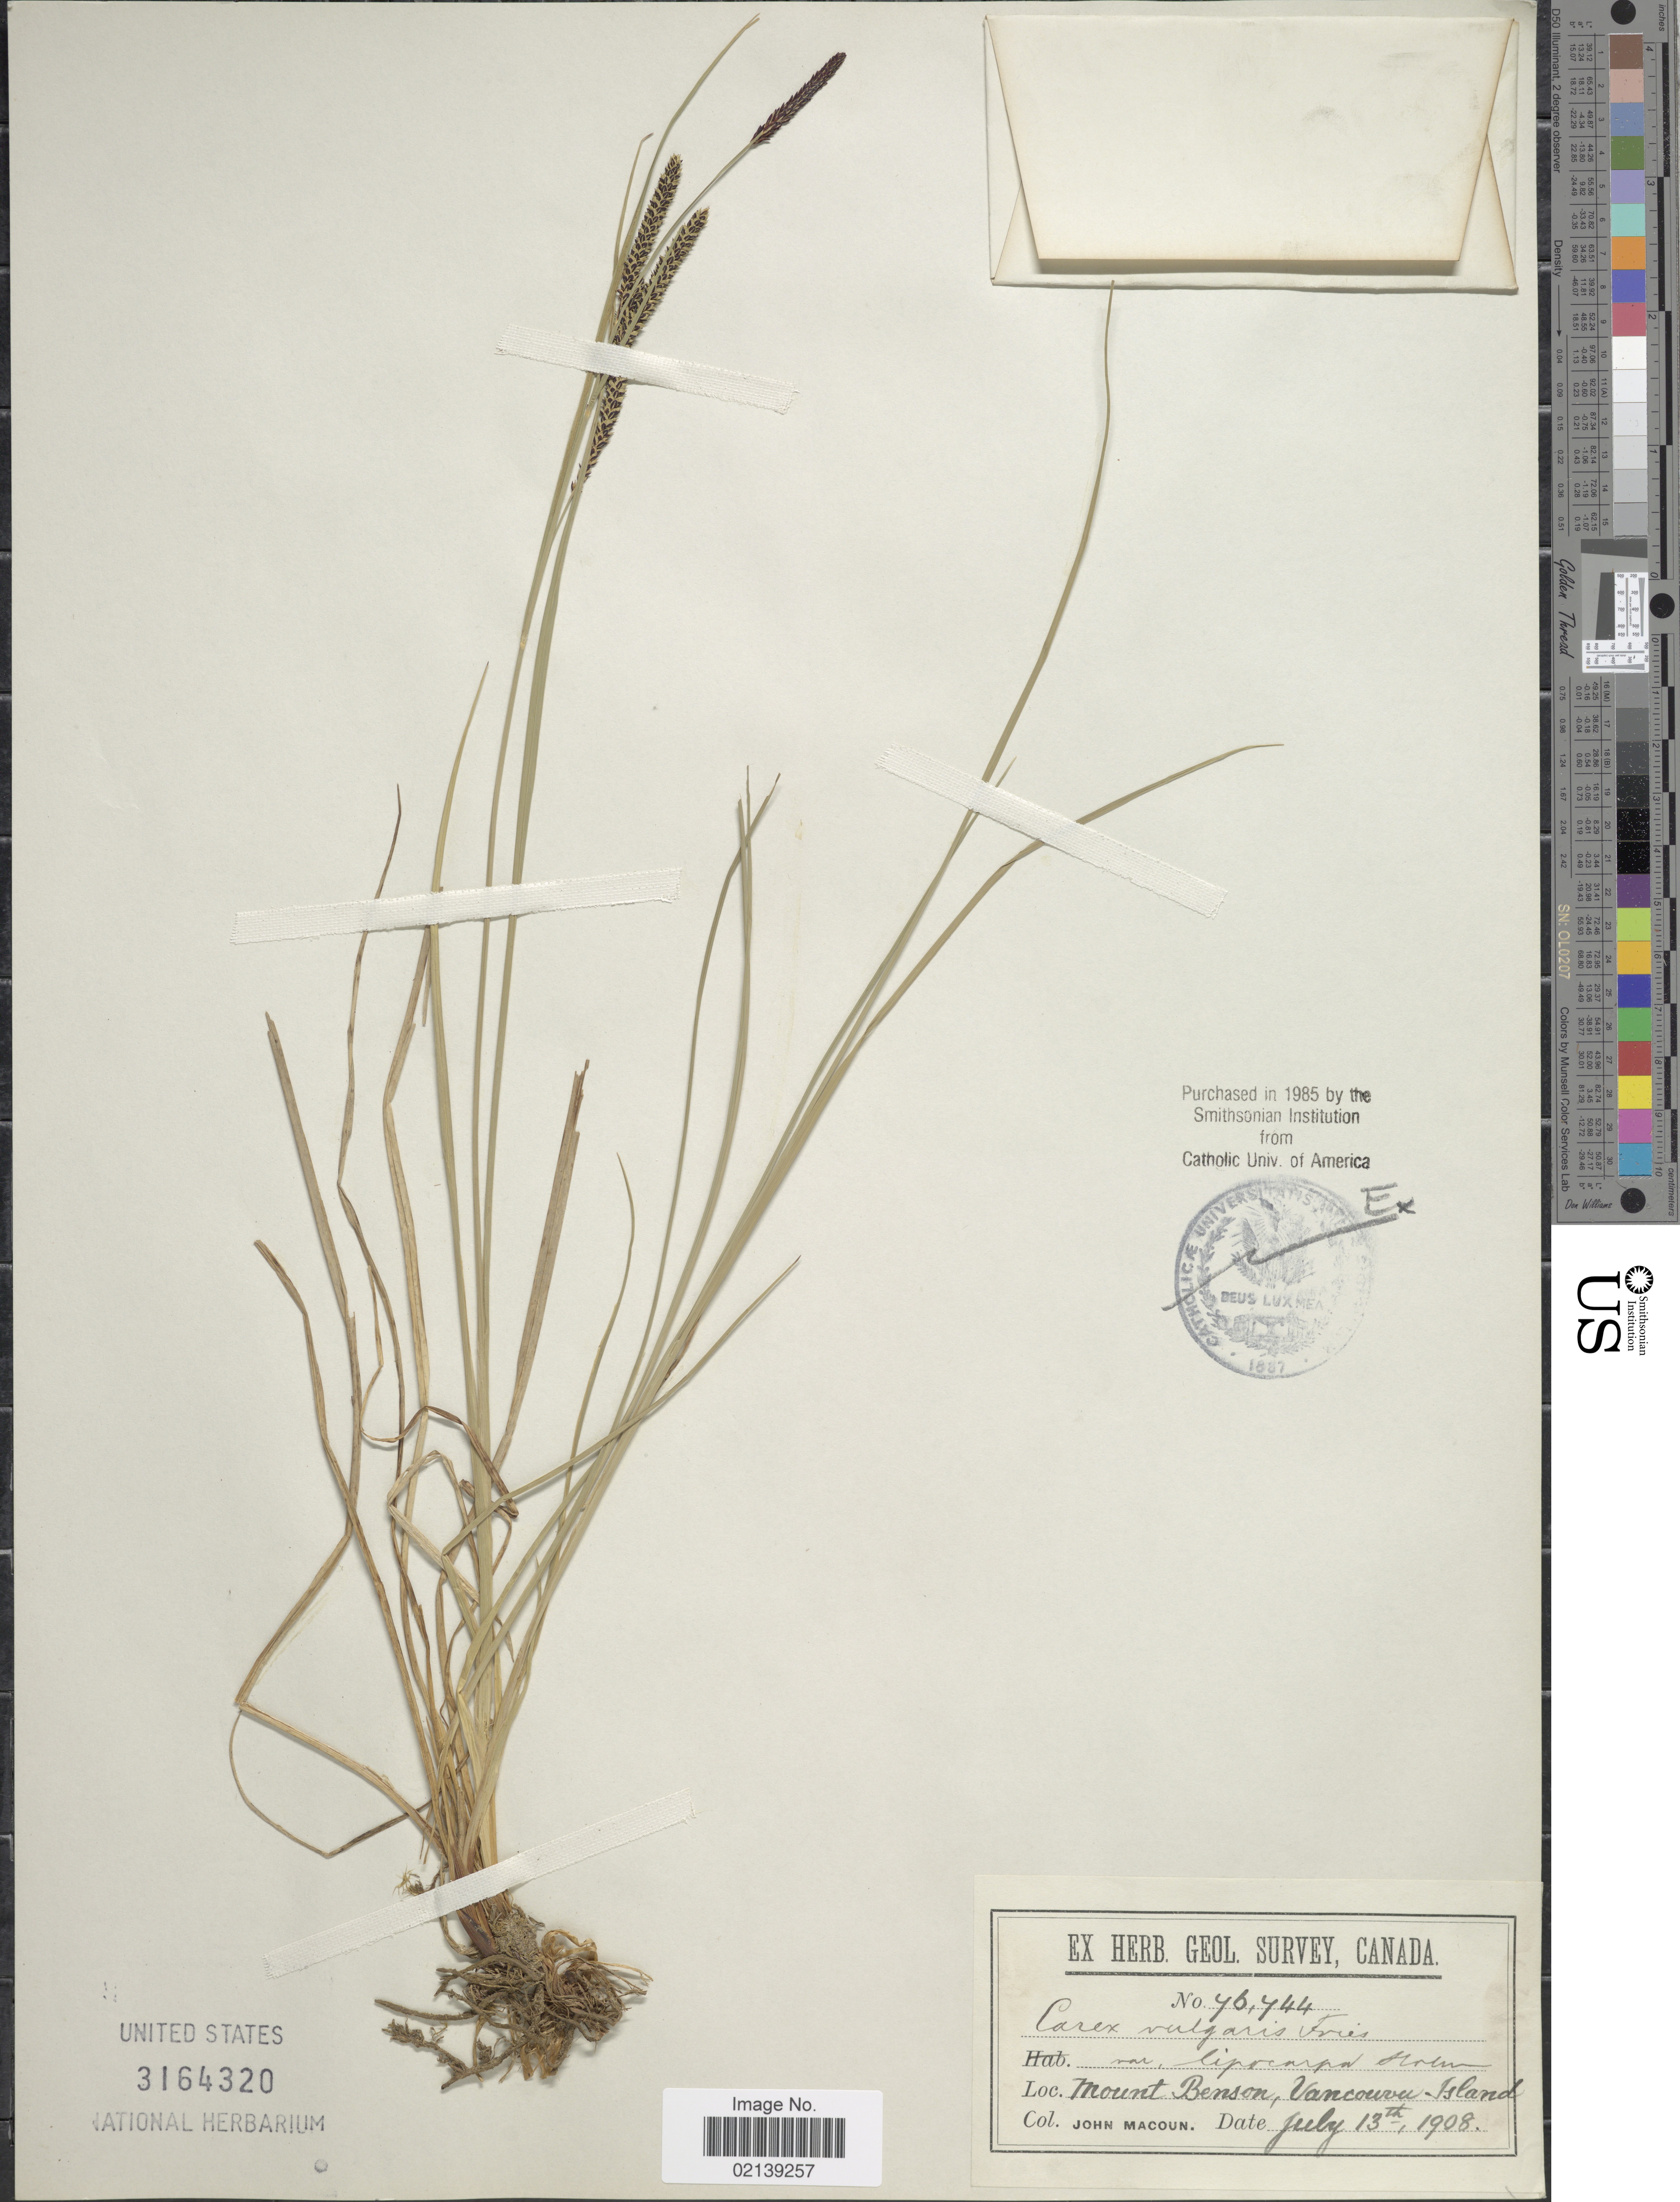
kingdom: Plantae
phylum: Tracheophyta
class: Liliopsida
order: Poales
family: Cyperaceae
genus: Carex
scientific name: Carex kelloggii var. kelloggii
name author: W. Boott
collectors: J. Macoun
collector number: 46744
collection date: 1908-07-13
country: Canada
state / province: British Columbia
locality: Mount Benson, Vancouver-Island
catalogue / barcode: US 3164320